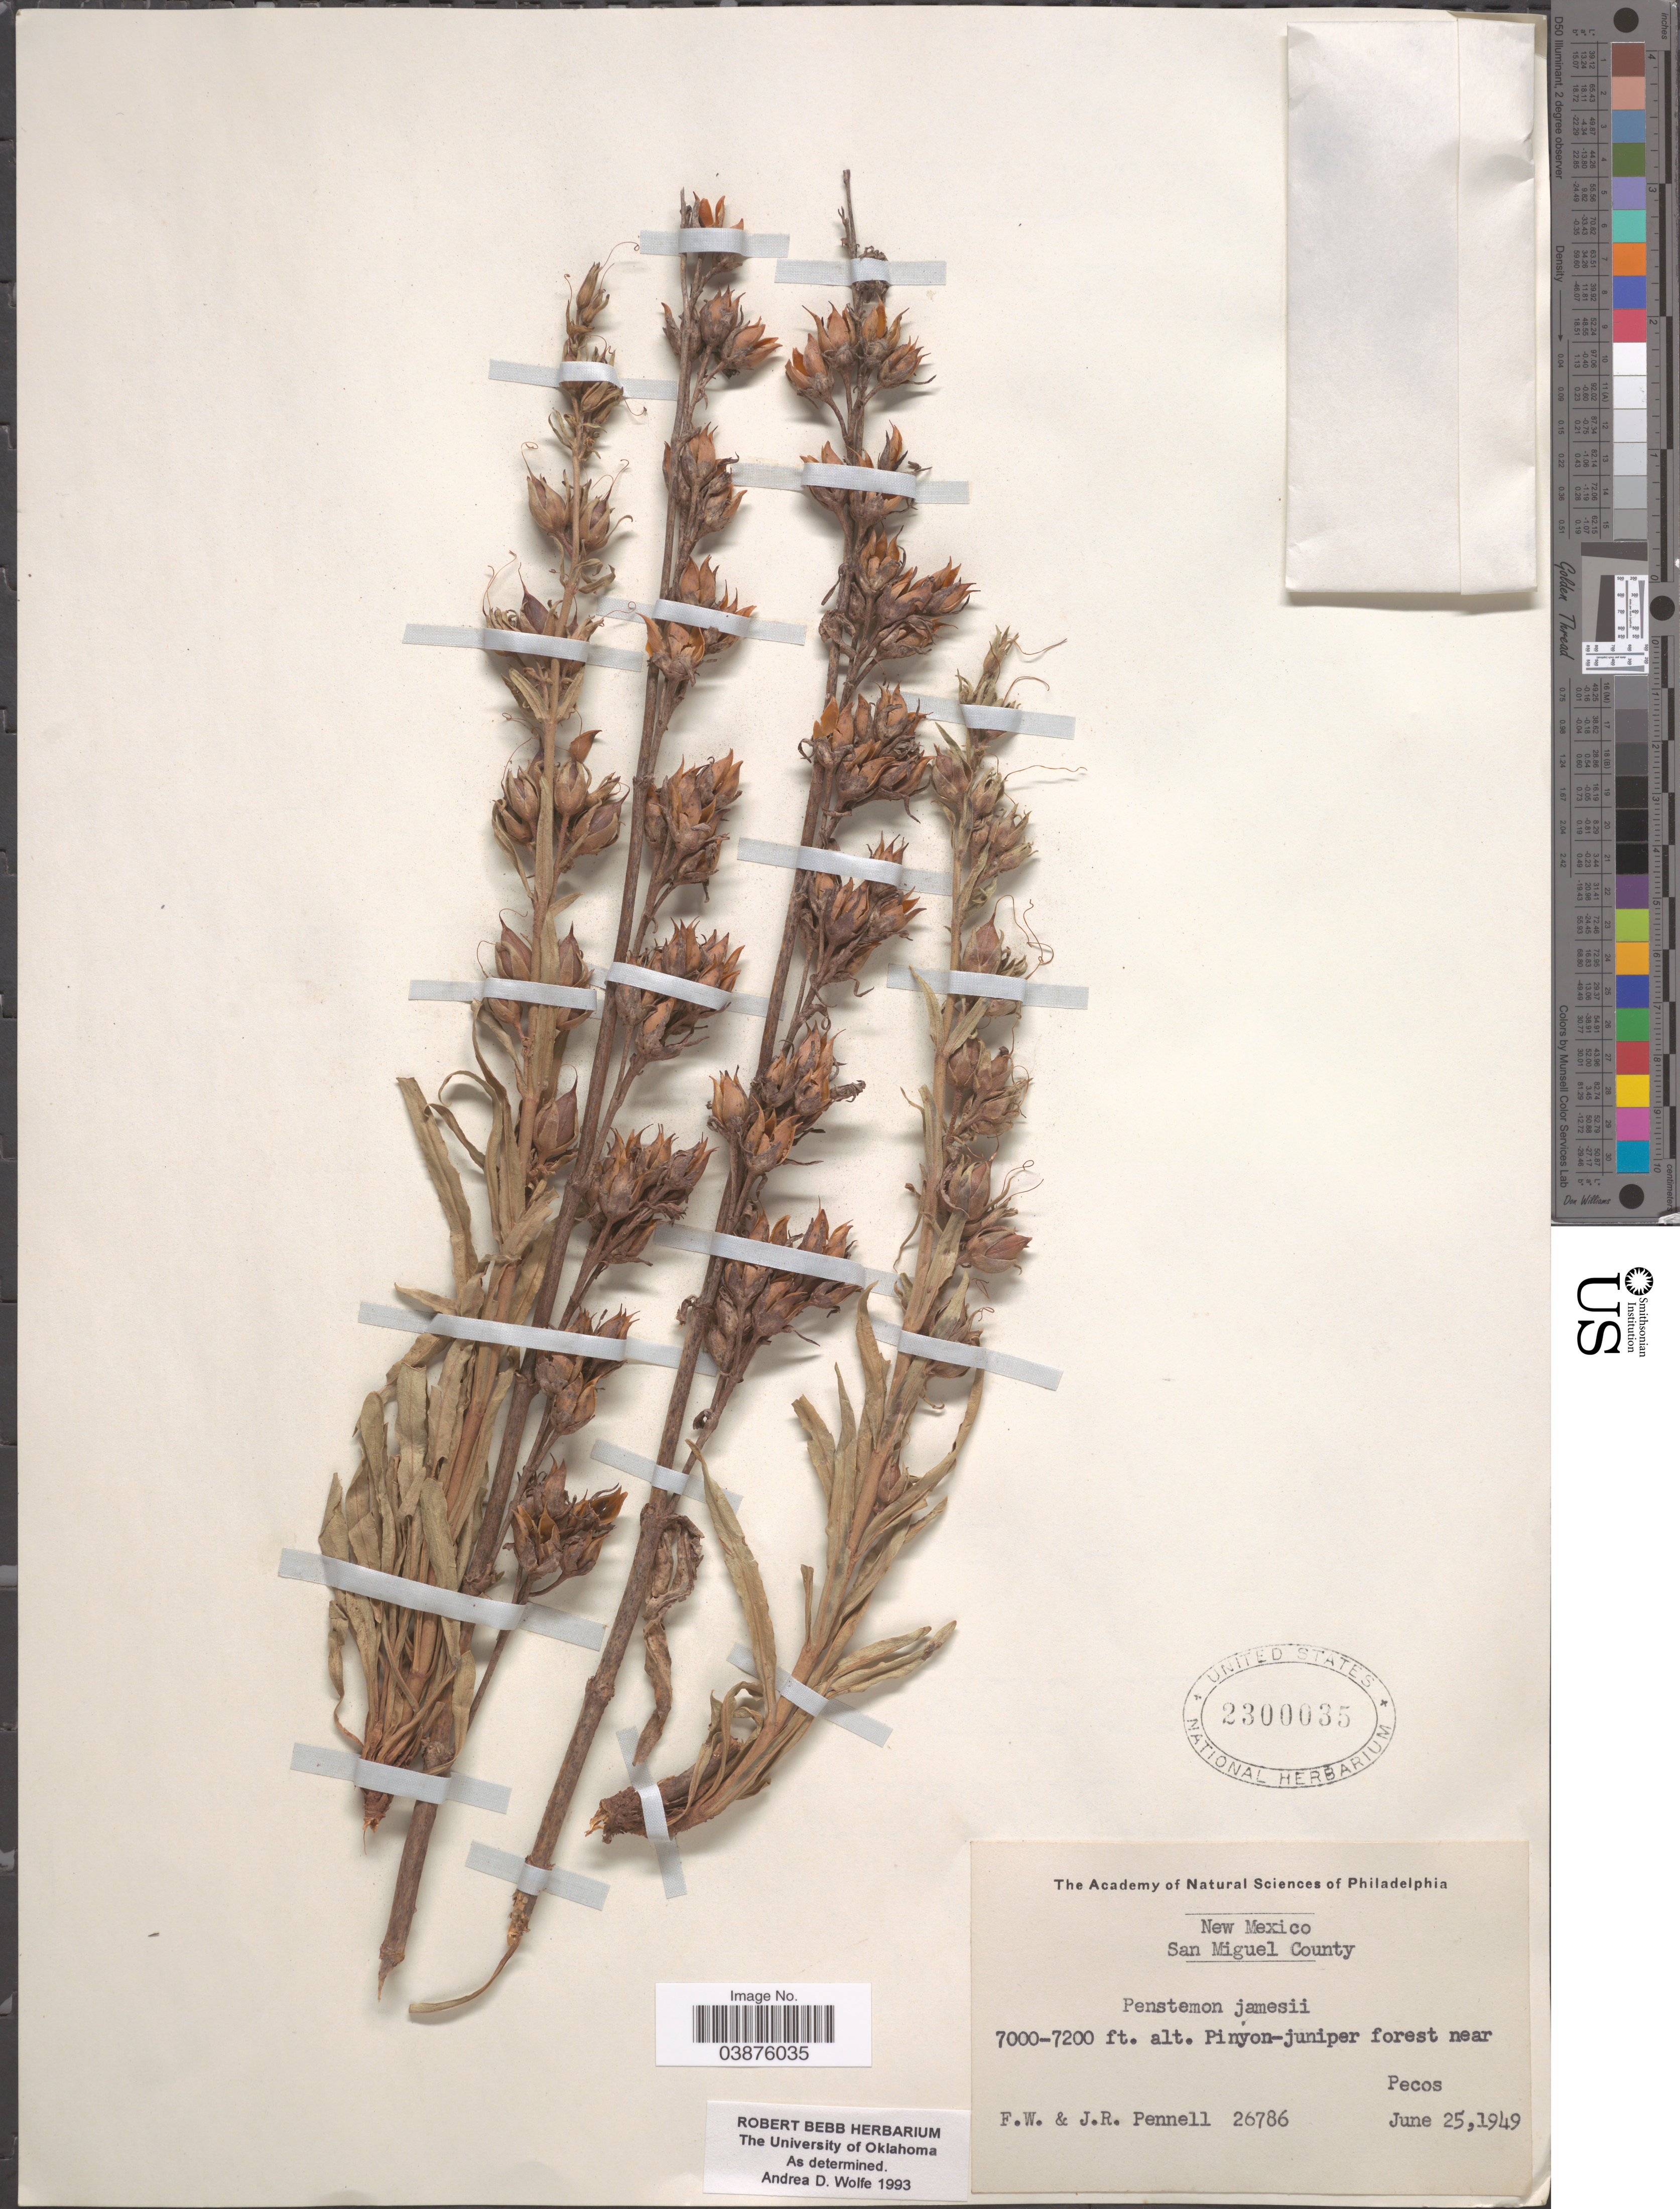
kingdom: Plantae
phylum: Tracheophyta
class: Magnoliopsida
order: Lamiales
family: Plantaginaceae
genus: Penstemon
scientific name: Penstemon jamesii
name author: Benth.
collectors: F. W. Pennell & J. Pennell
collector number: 26786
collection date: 1949-06-25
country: United States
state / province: New Mexico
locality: San Miguel County. Pinyon-juniper forest near Pecos.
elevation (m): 2134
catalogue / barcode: US 2300035